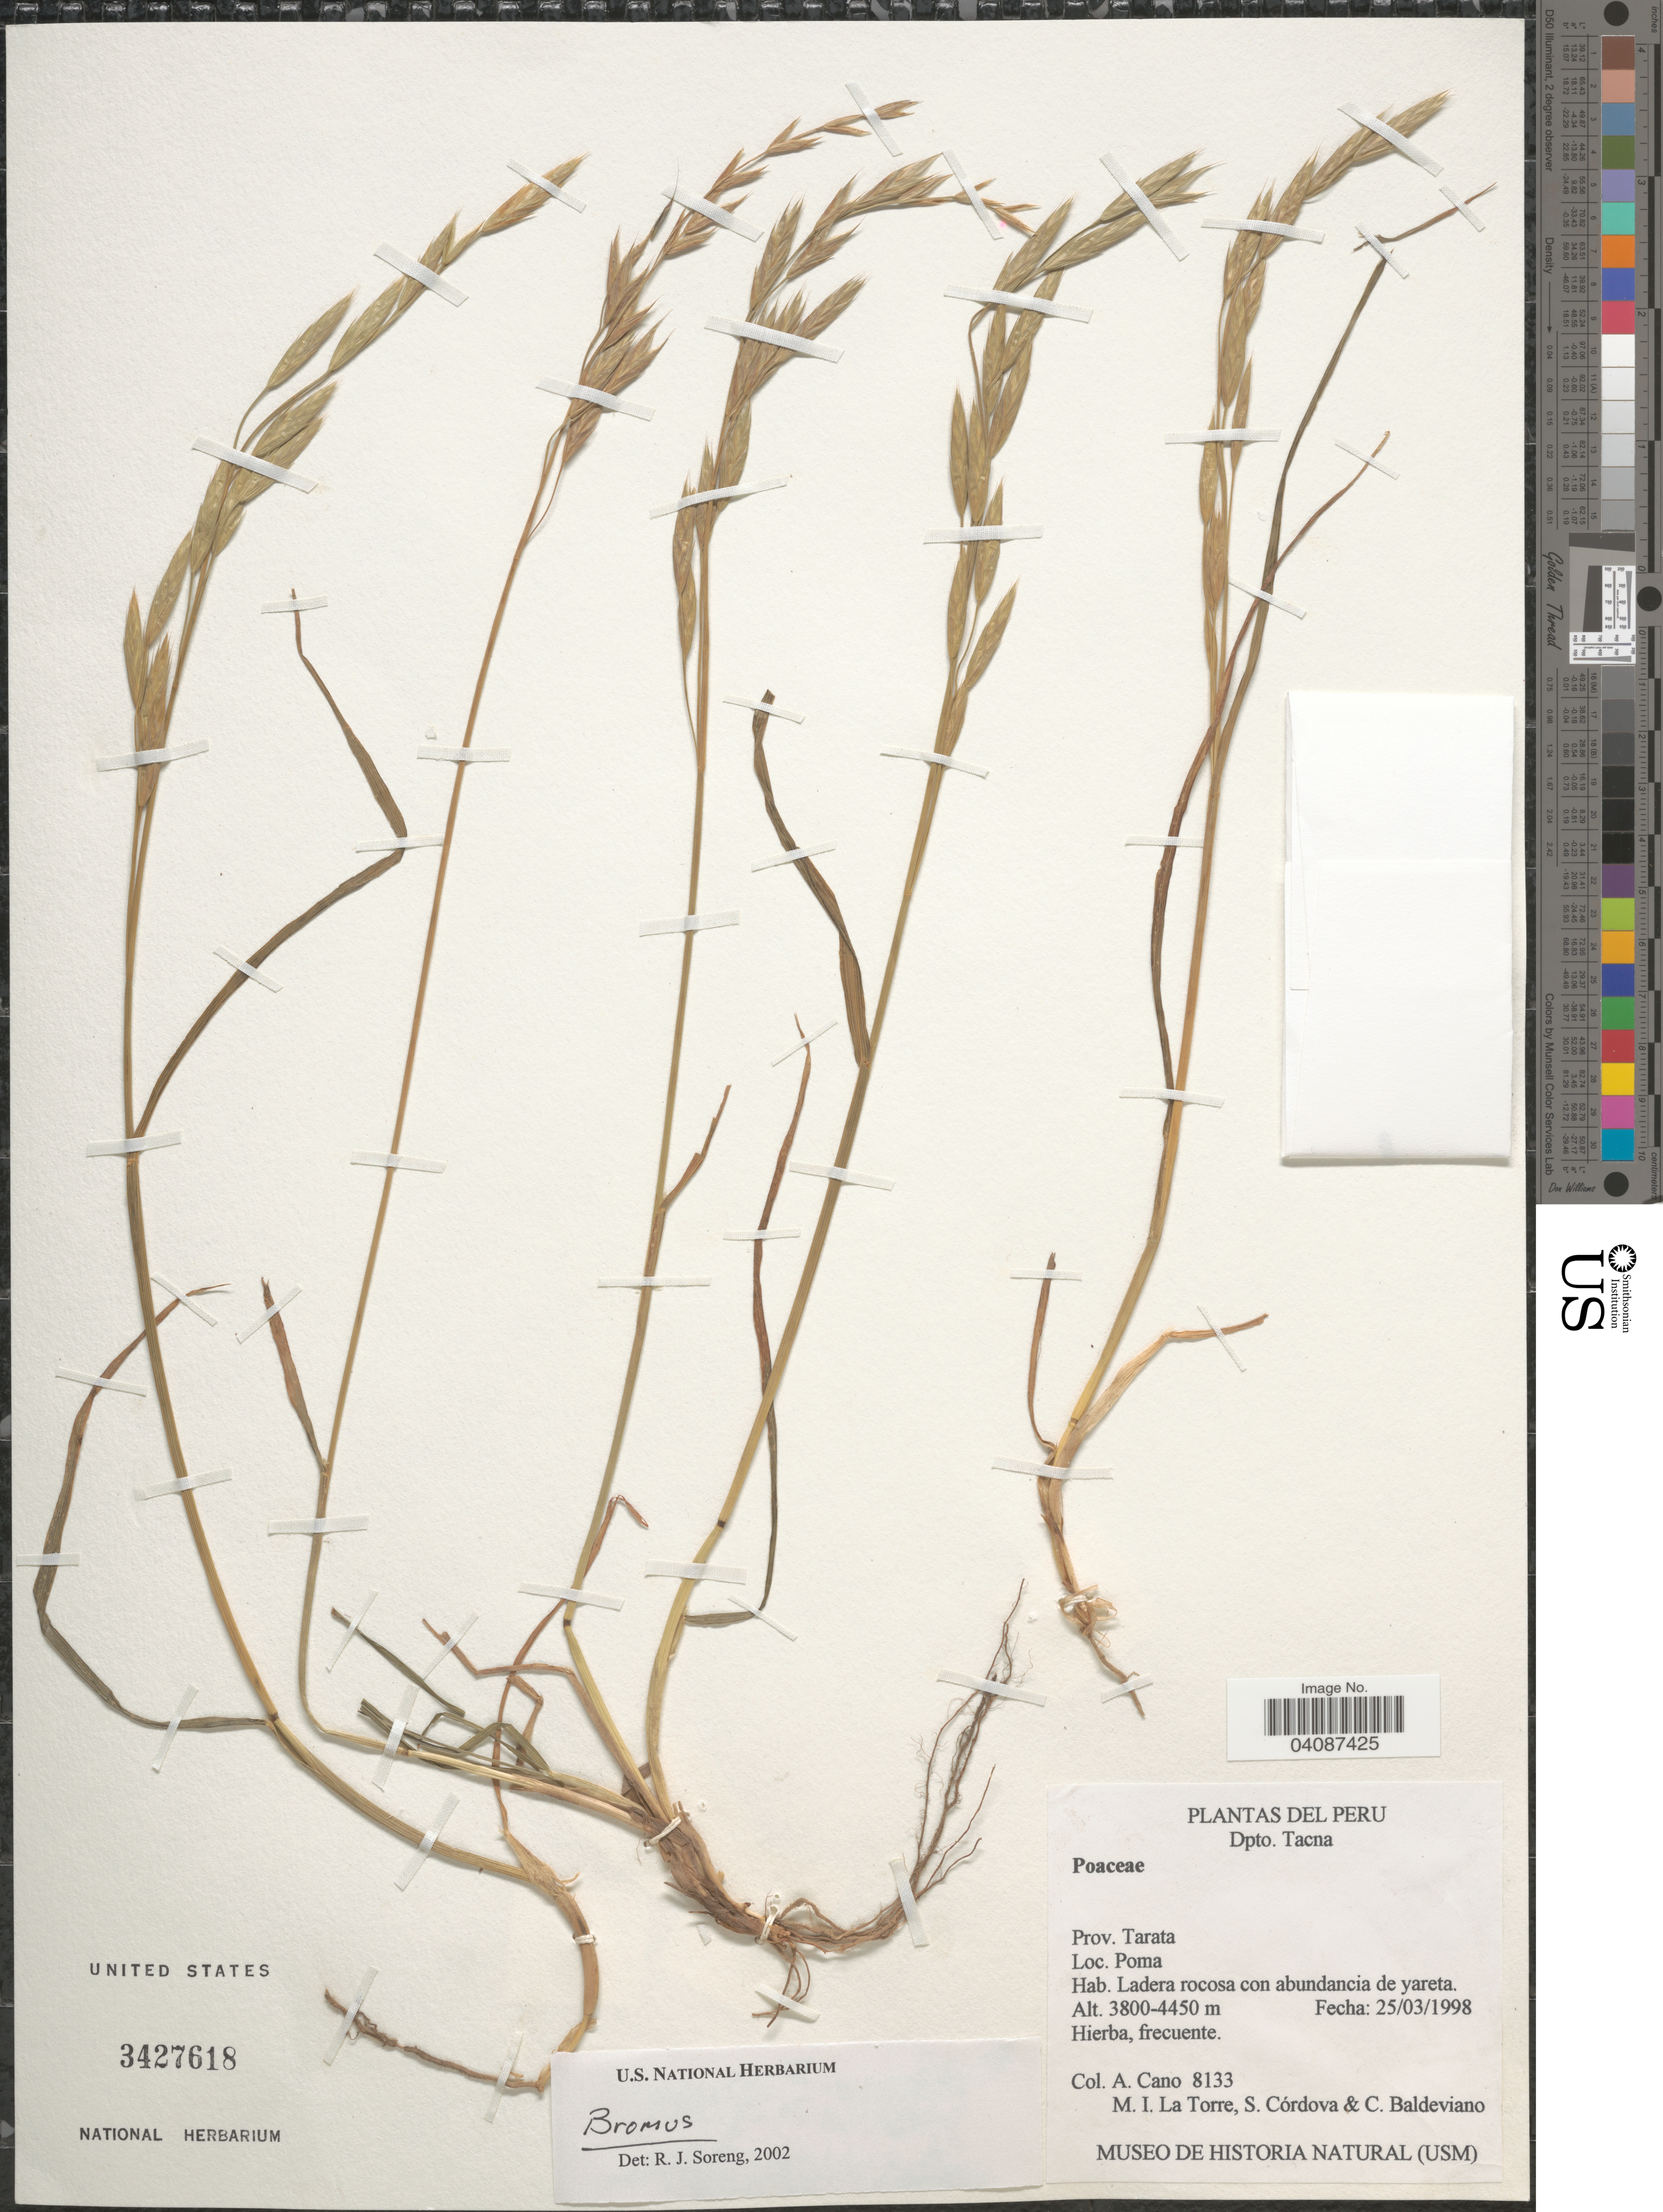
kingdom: Plantae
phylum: Tracheophyta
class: Liliopsida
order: Poales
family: Poaceae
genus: Bromus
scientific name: Bromus sp.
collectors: A. Cano, M. La Torre, S. Cordova & C. Baldeviano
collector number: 8133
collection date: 1998-03-25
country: Peru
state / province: Tacna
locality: Dpto. Tacna. Prov. Tarata. Poma.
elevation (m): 3800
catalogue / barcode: US 3427618